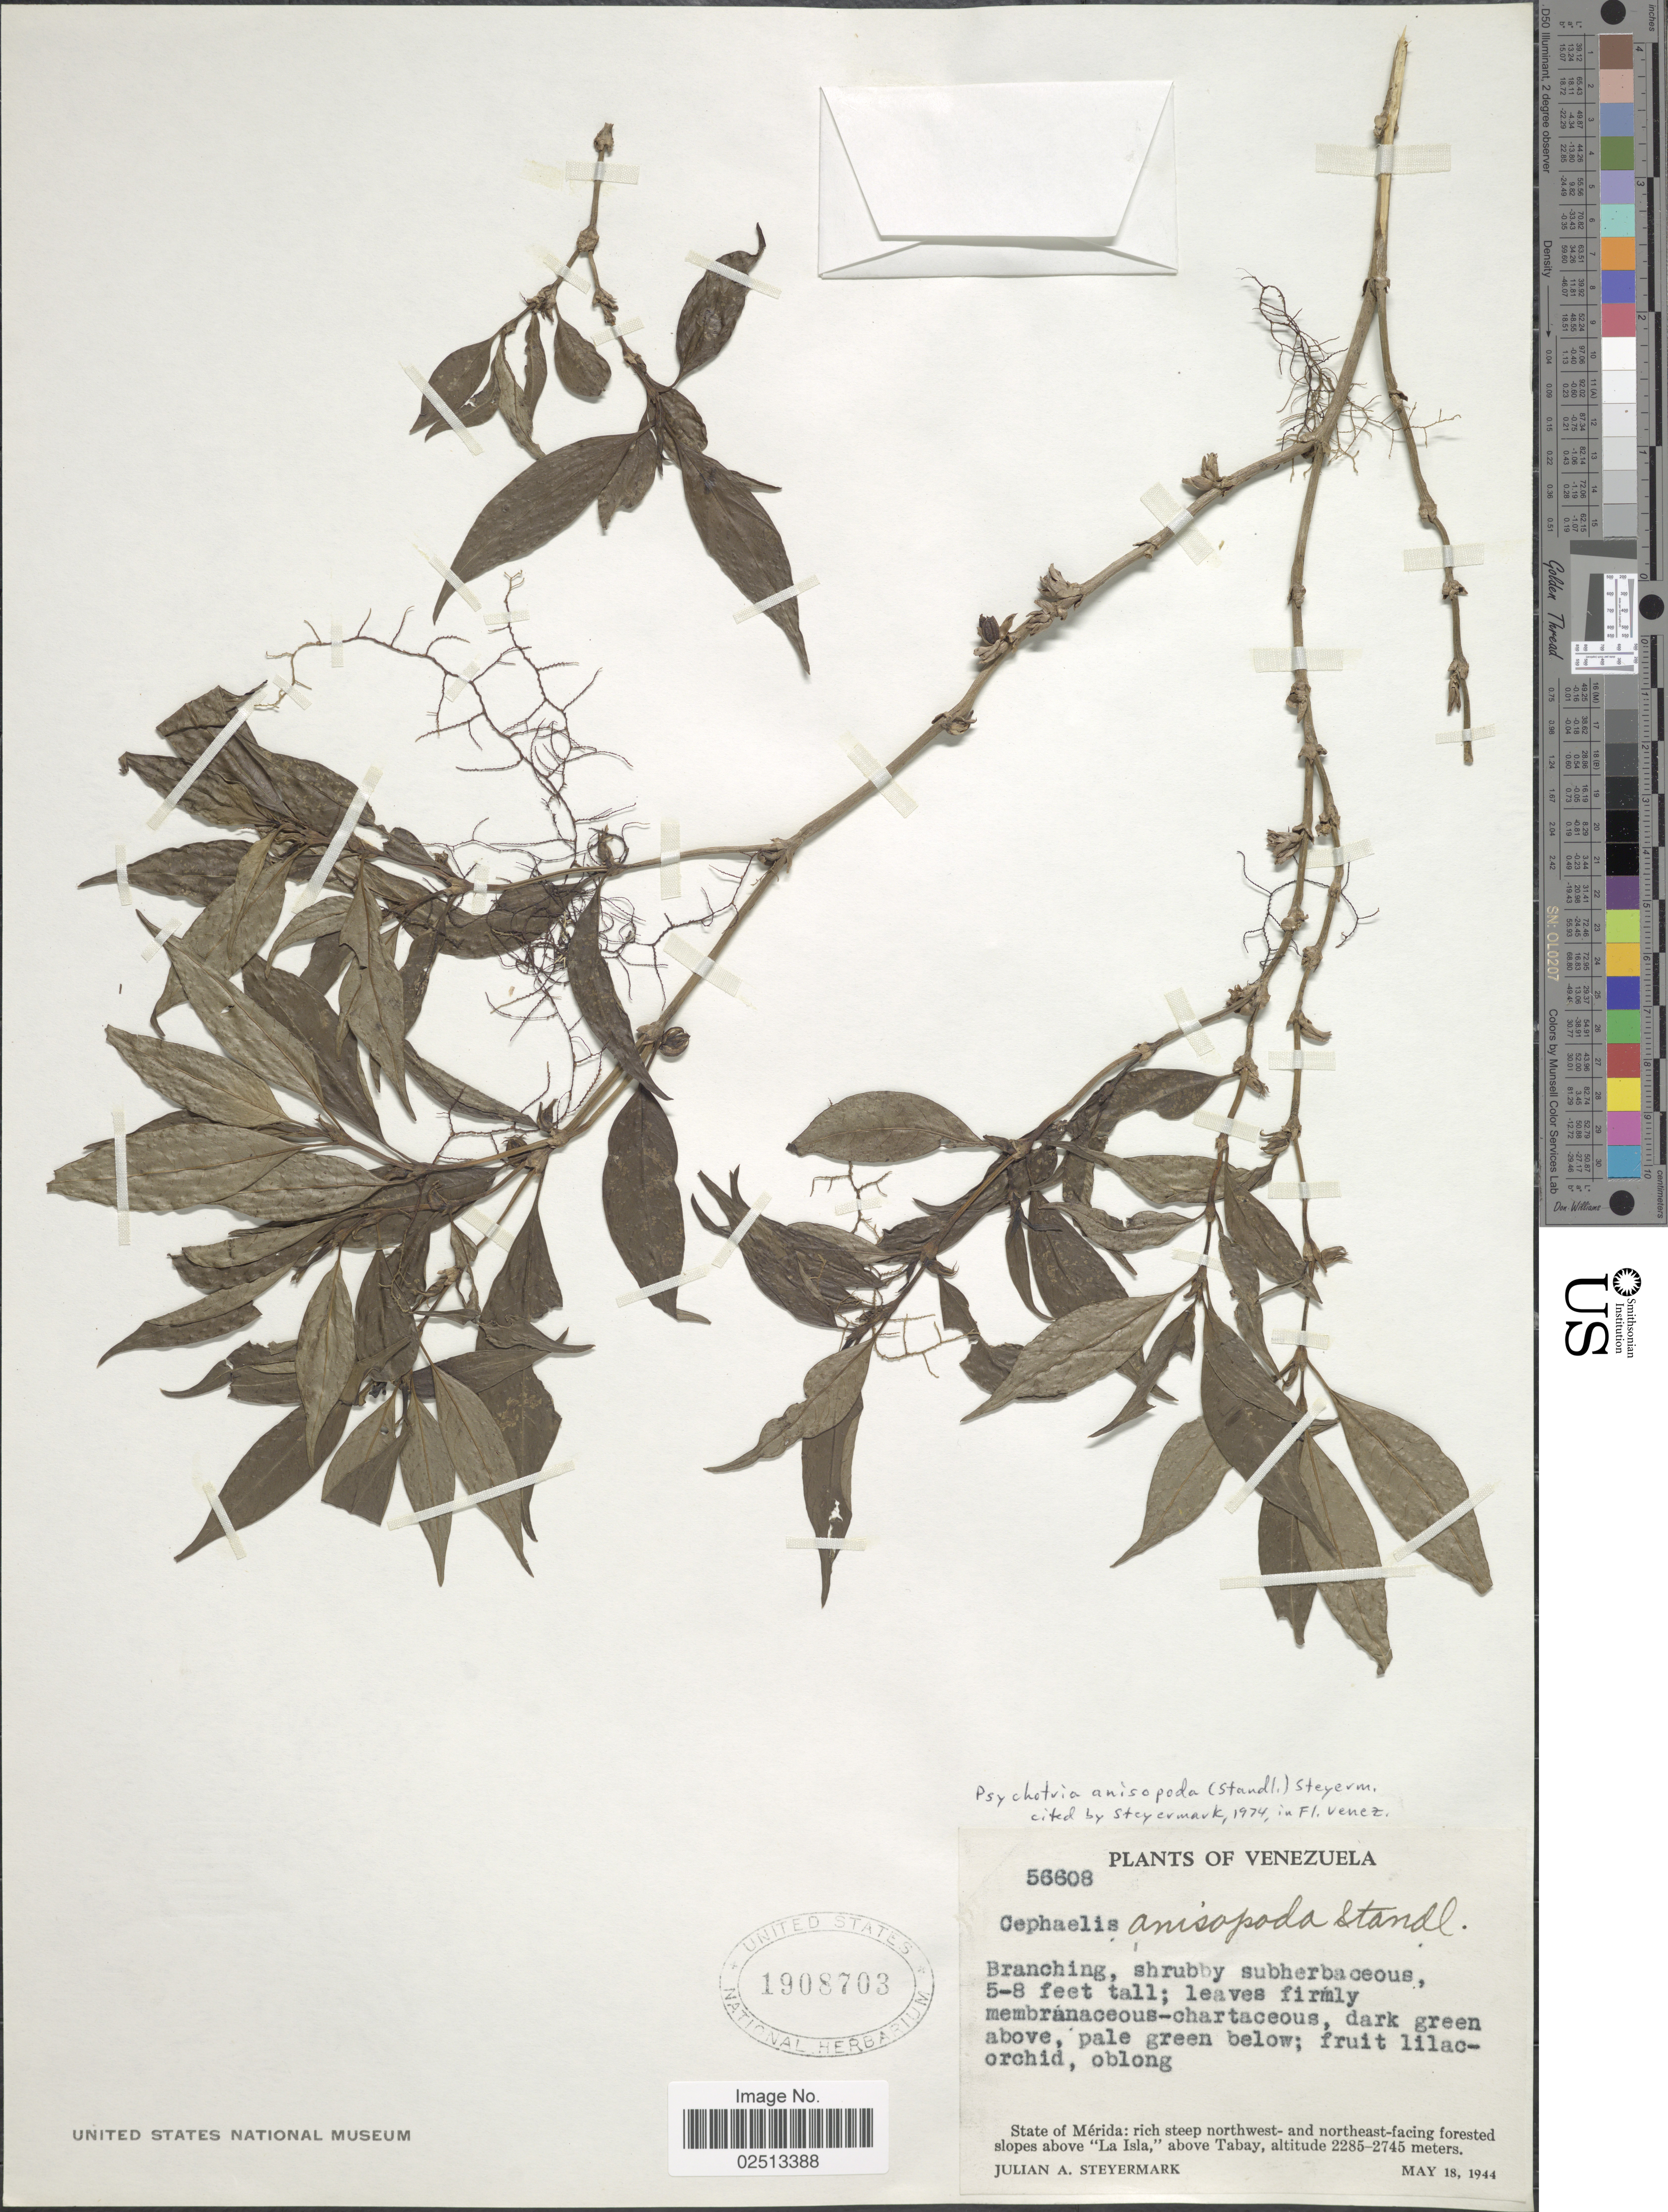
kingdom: Plantae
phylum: Tracheophyta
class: Magnoliopsida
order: Gentianales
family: Rubiaceae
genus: Psychotria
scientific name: Psychotria anisopoda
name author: (Standl.) Steyerm.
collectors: J. Steyermark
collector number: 56608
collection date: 1944-05-18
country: Venezuela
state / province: Mérida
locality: Rich steep northwest-and northeast-facing forested slopes above 'La Isla,' above Tabay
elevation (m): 2285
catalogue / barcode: US 1908703